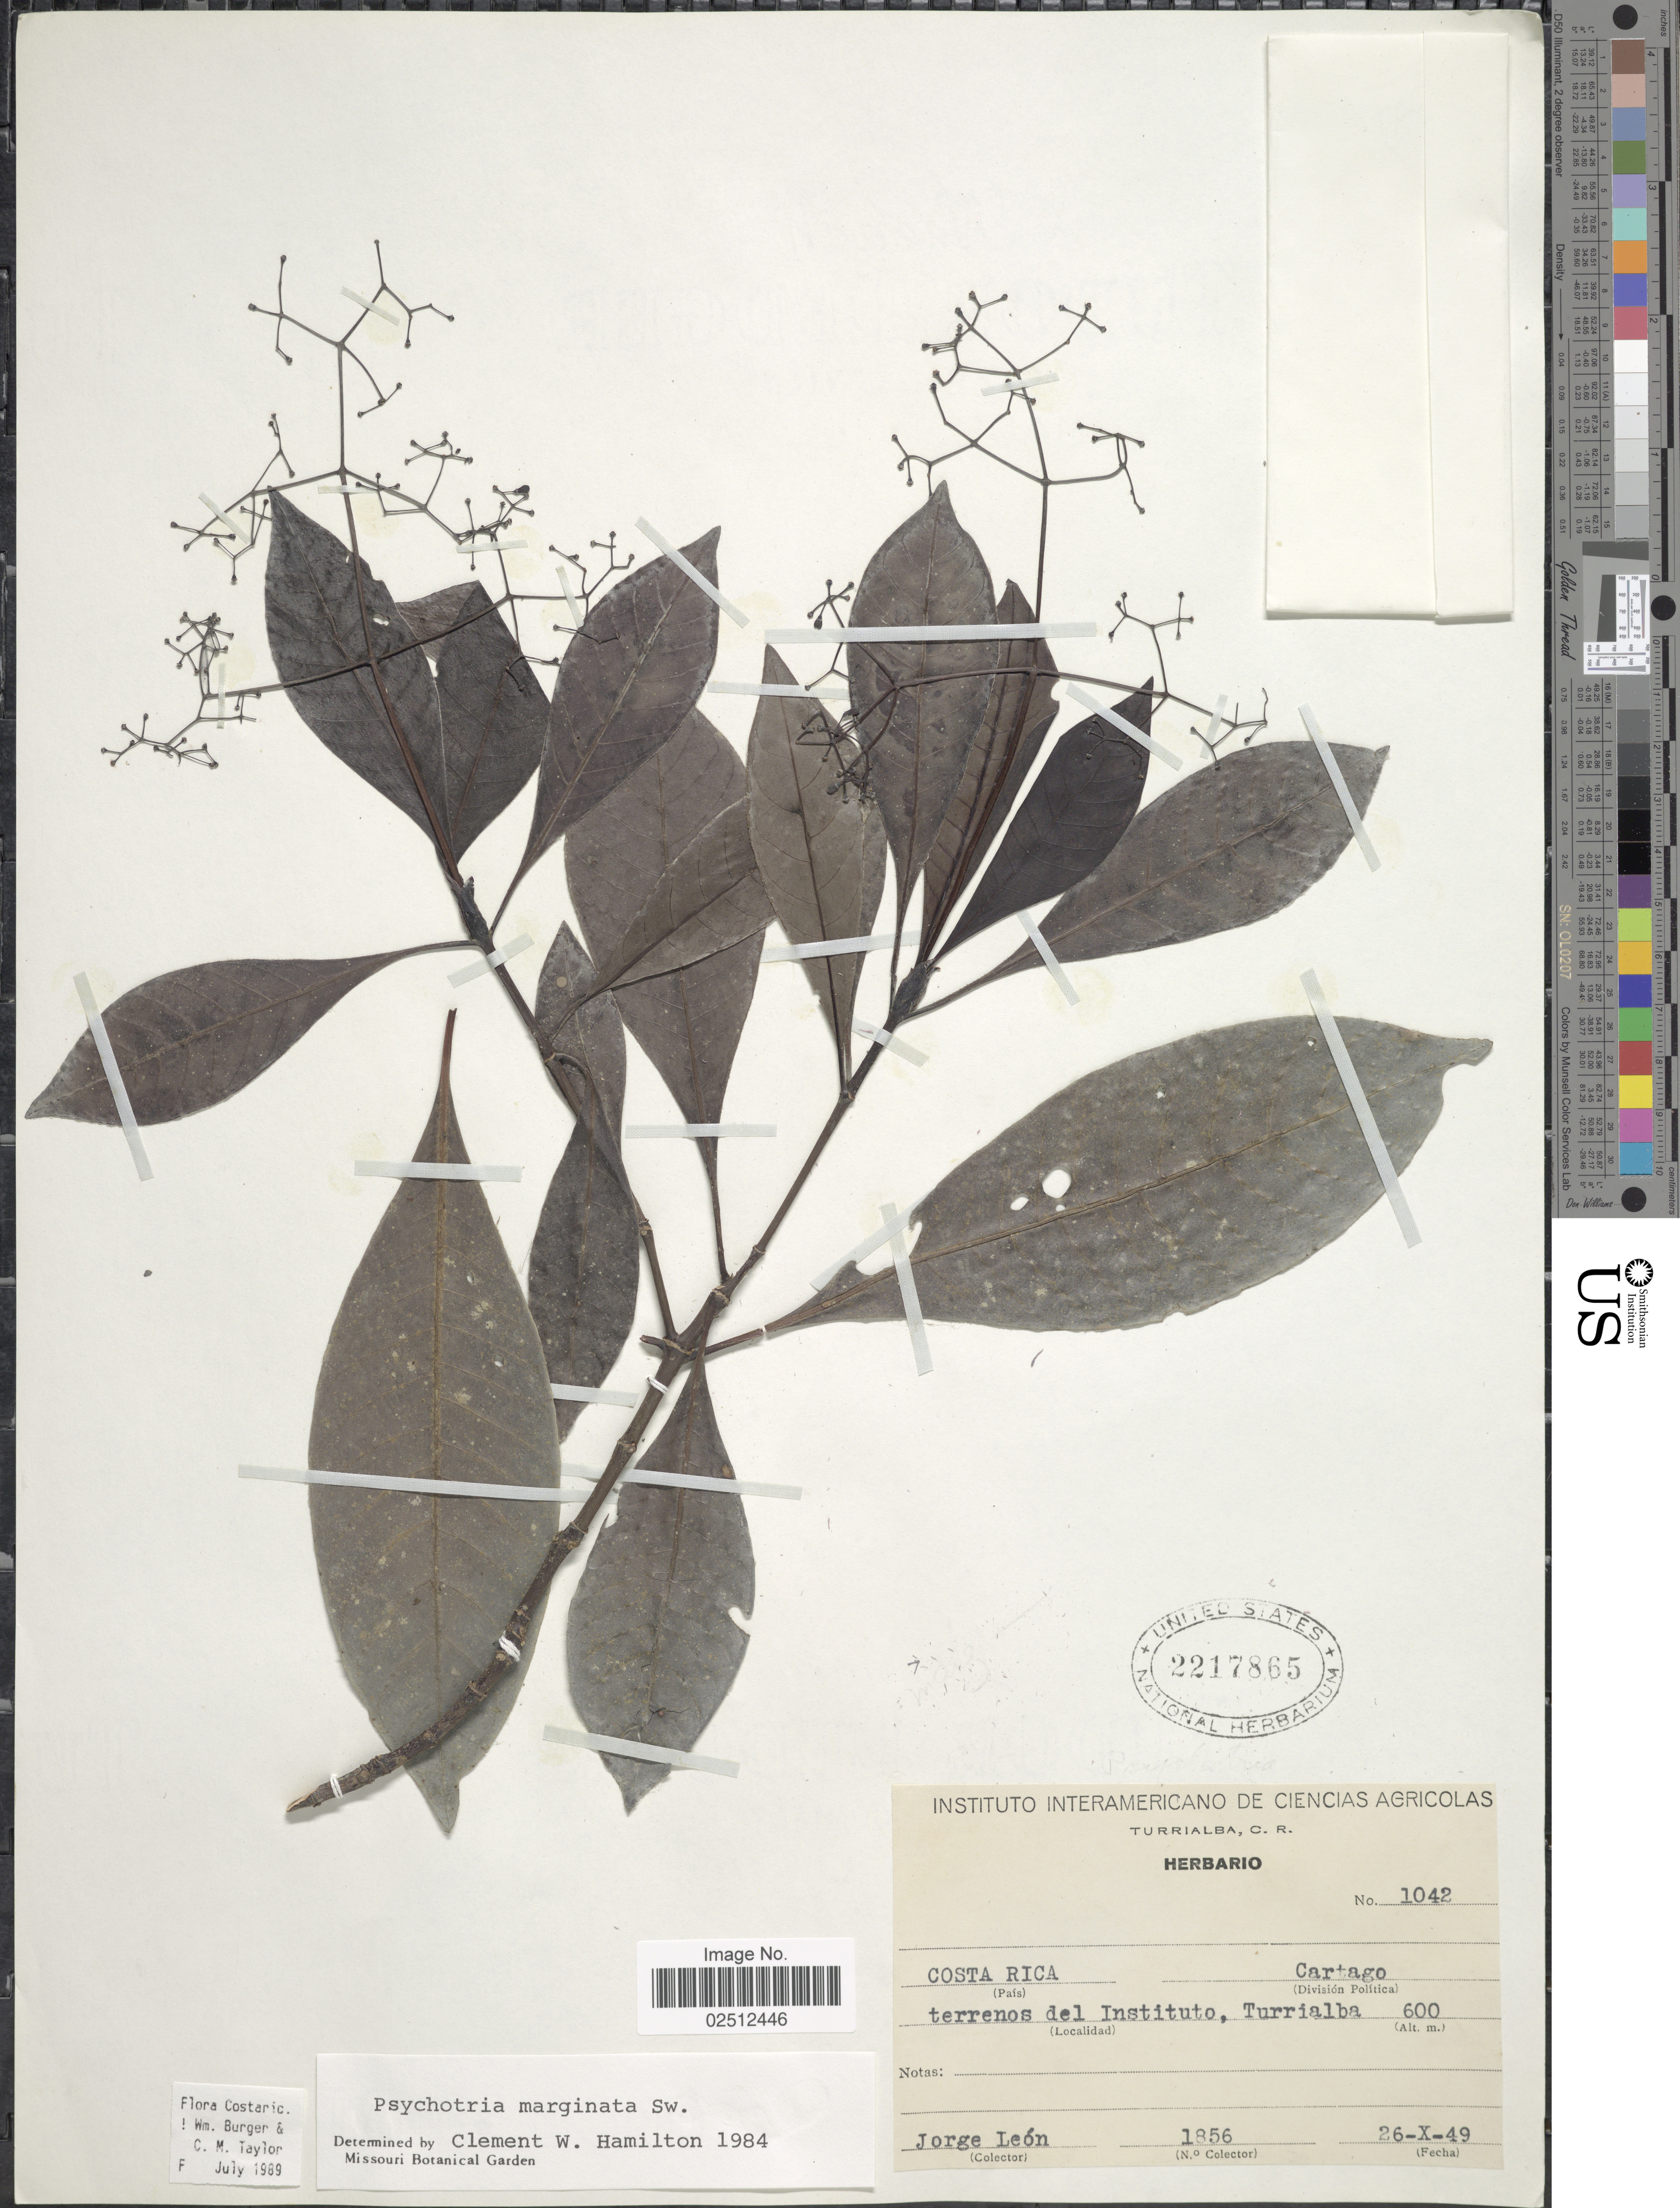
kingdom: Plantae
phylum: Tracheophyta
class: Magnoliopsida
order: Gentianales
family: Rubiaceae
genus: Psychotria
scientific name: Psychotria marginata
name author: Sw.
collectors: J. León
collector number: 1856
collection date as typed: Transcribed d/m/y: 26/10/49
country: Costa Rica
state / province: Cartago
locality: Costa Rica, Cartago, terrenos del Instituto, Turrialba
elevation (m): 600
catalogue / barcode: US 2217865